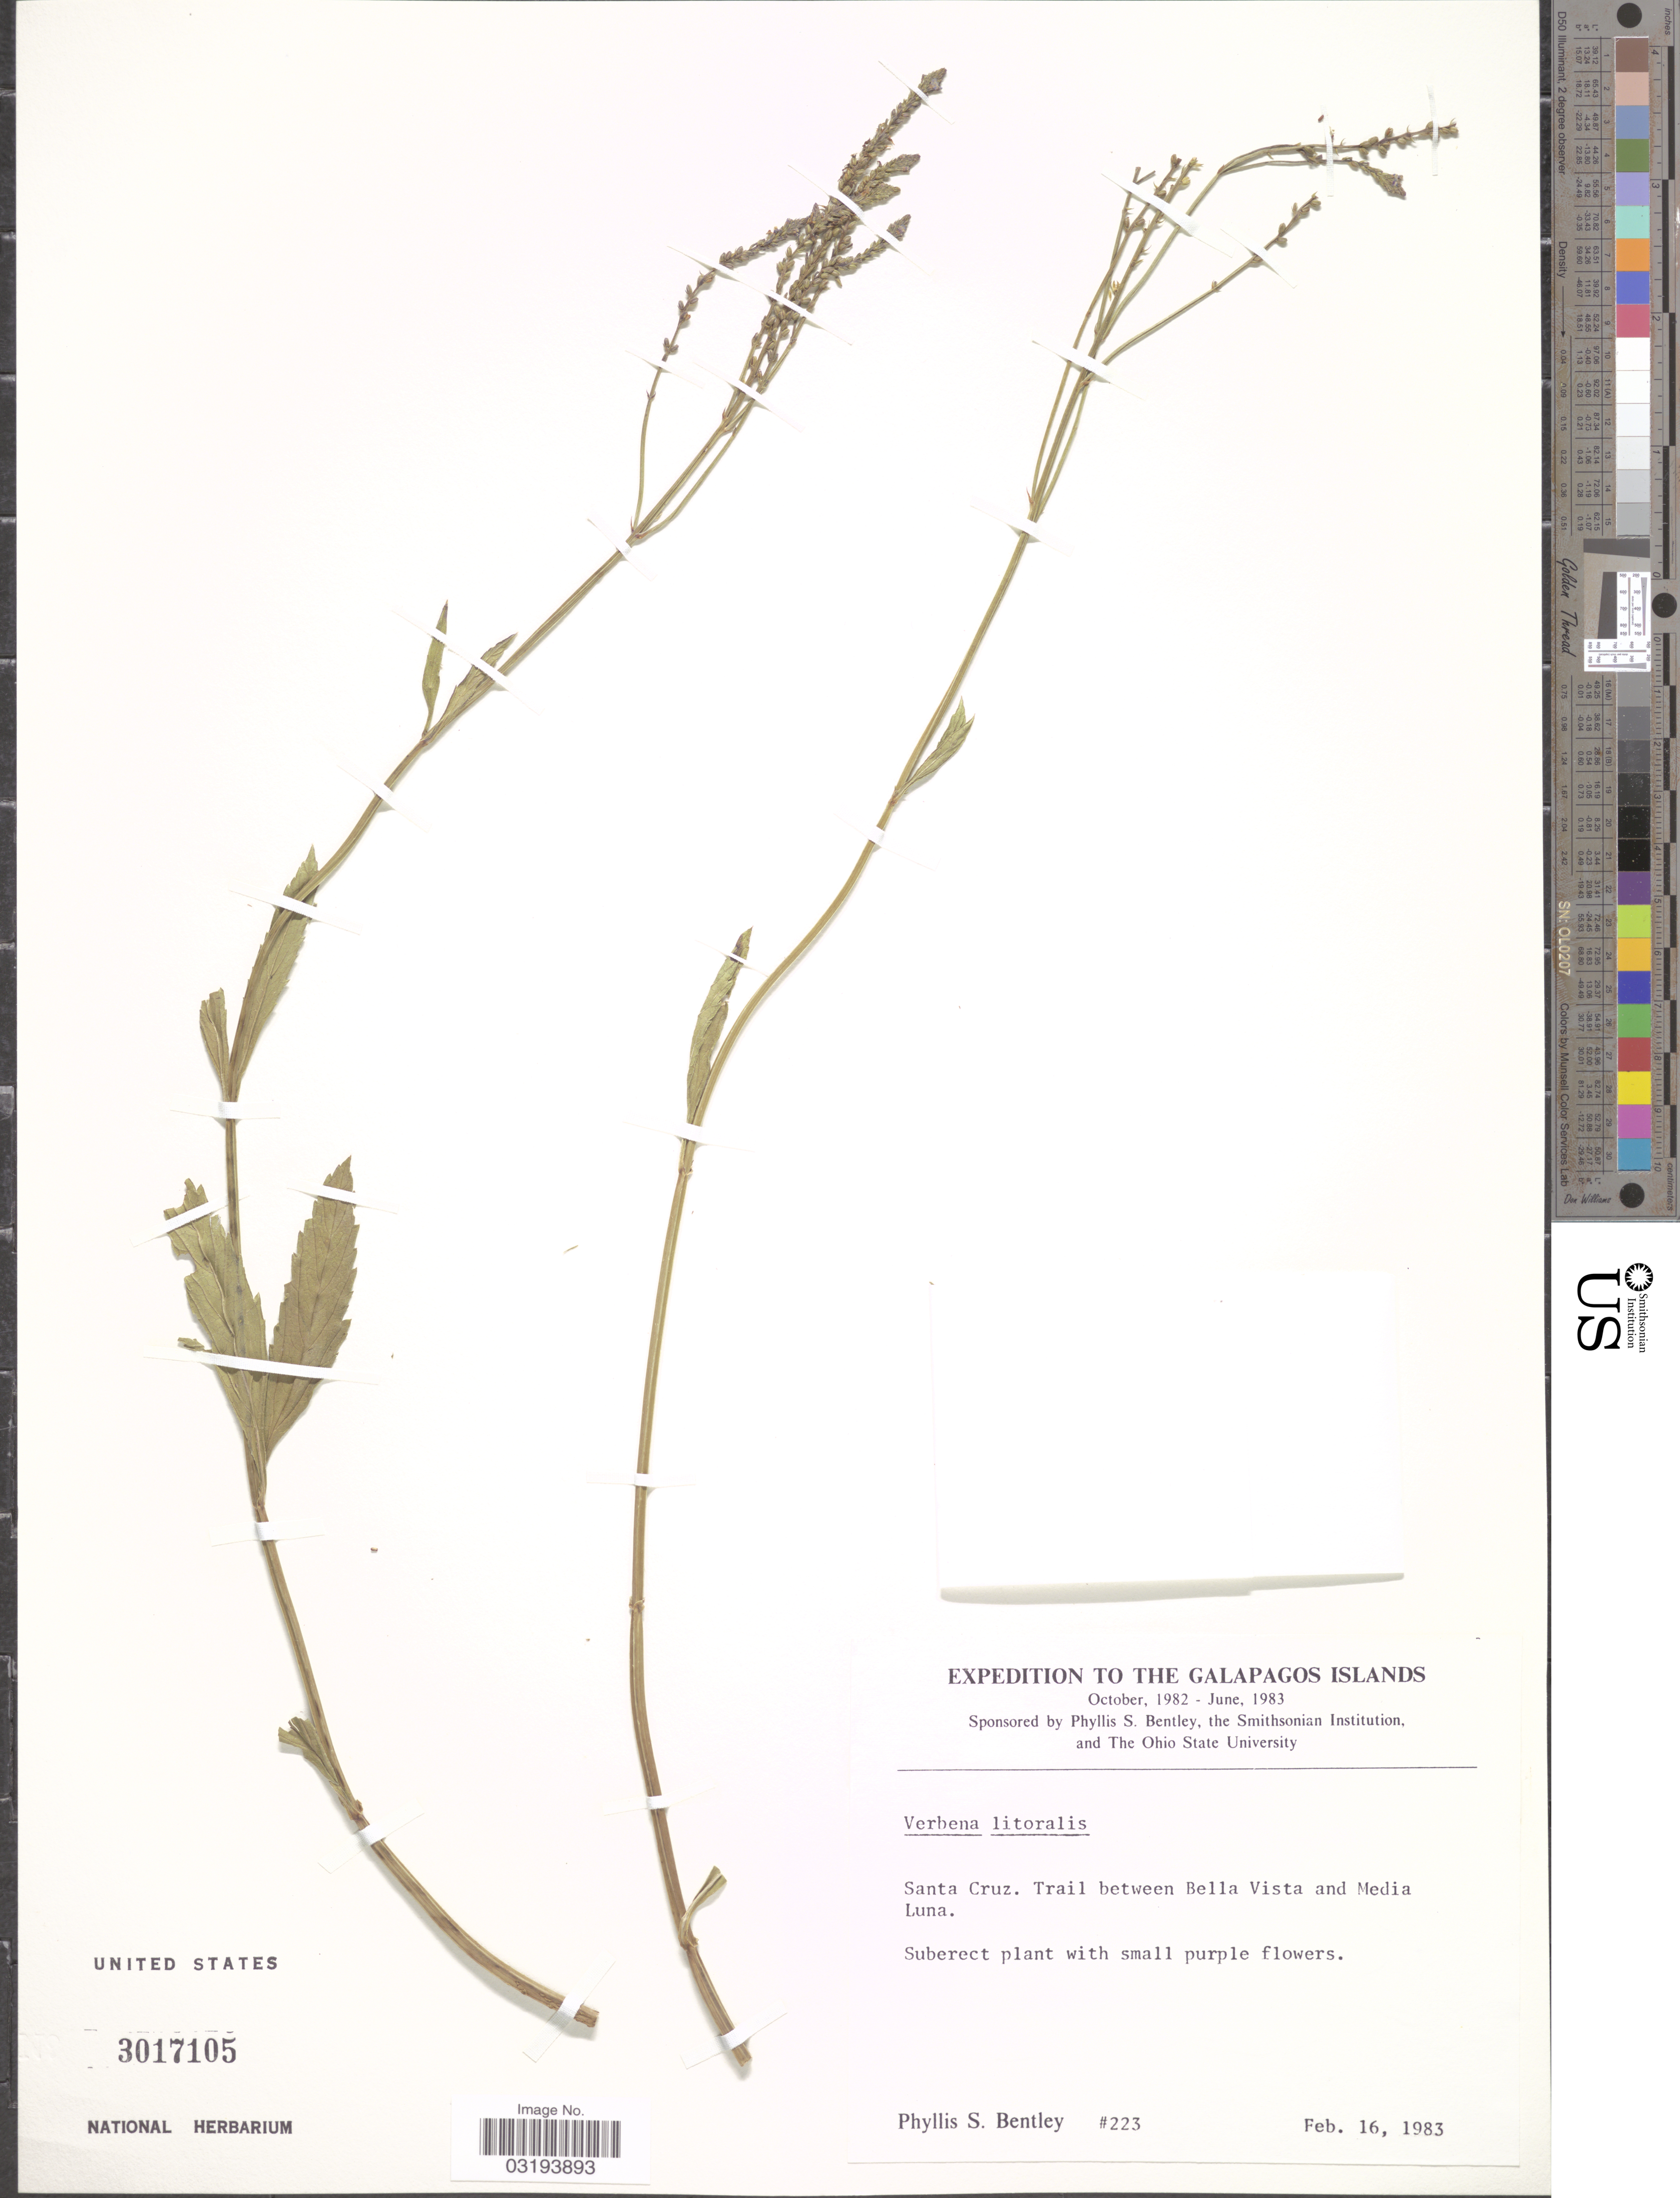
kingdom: Plantae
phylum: Tracheophyta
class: Magnoliopsida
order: Lamiales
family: Verbenaceae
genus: Verbena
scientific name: Verbena litoralis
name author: Kunth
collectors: P. S. Bentley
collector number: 223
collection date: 1983-02-16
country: Ecuador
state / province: Colón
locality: The Galapagos Islands. Santa Cruz. Trail between Bella Vista and Media Luna.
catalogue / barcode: US 3017105